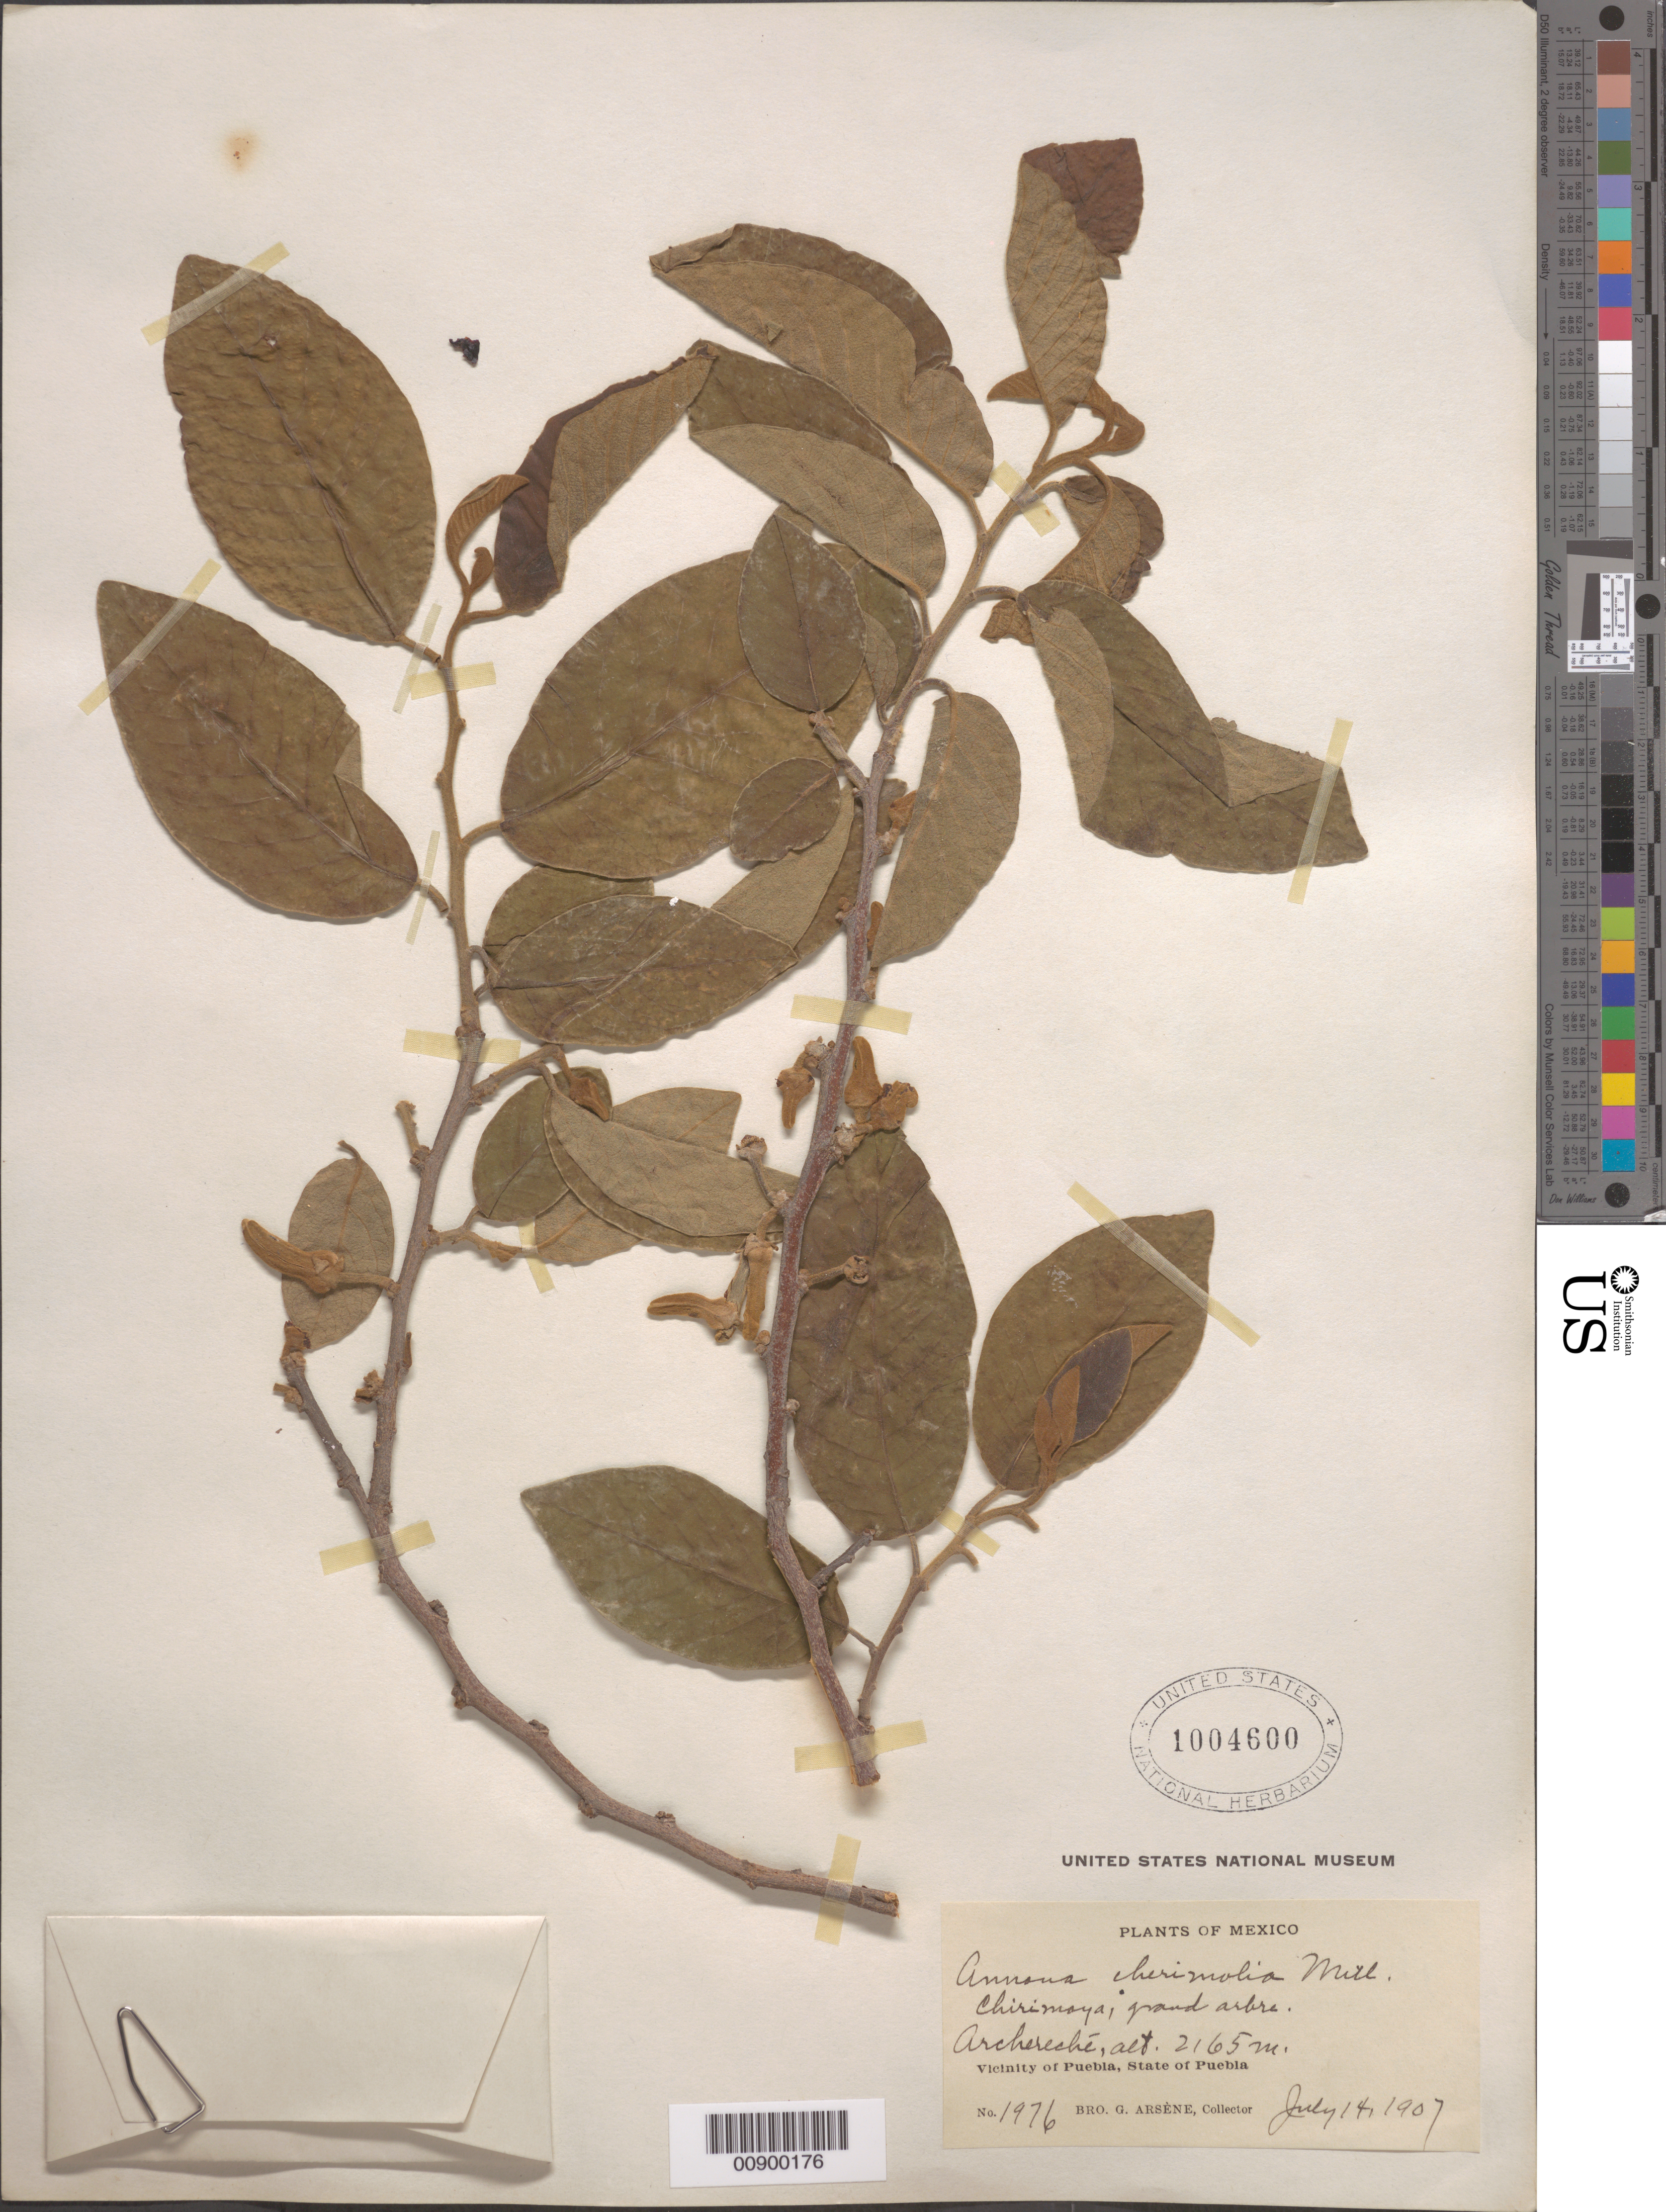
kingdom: Plantae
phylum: Tracheophyta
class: Magnoliopsida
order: Magnoliales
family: Annonaceae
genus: Annona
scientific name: Annona cherimola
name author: Mill.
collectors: Bro. G. Arsène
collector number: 1976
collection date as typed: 14 Jul 1907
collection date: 1907-07-14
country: Mexico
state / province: Puebla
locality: Archereché. Vicinity of Puebla, State of Puebla.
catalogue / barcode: US 1004600